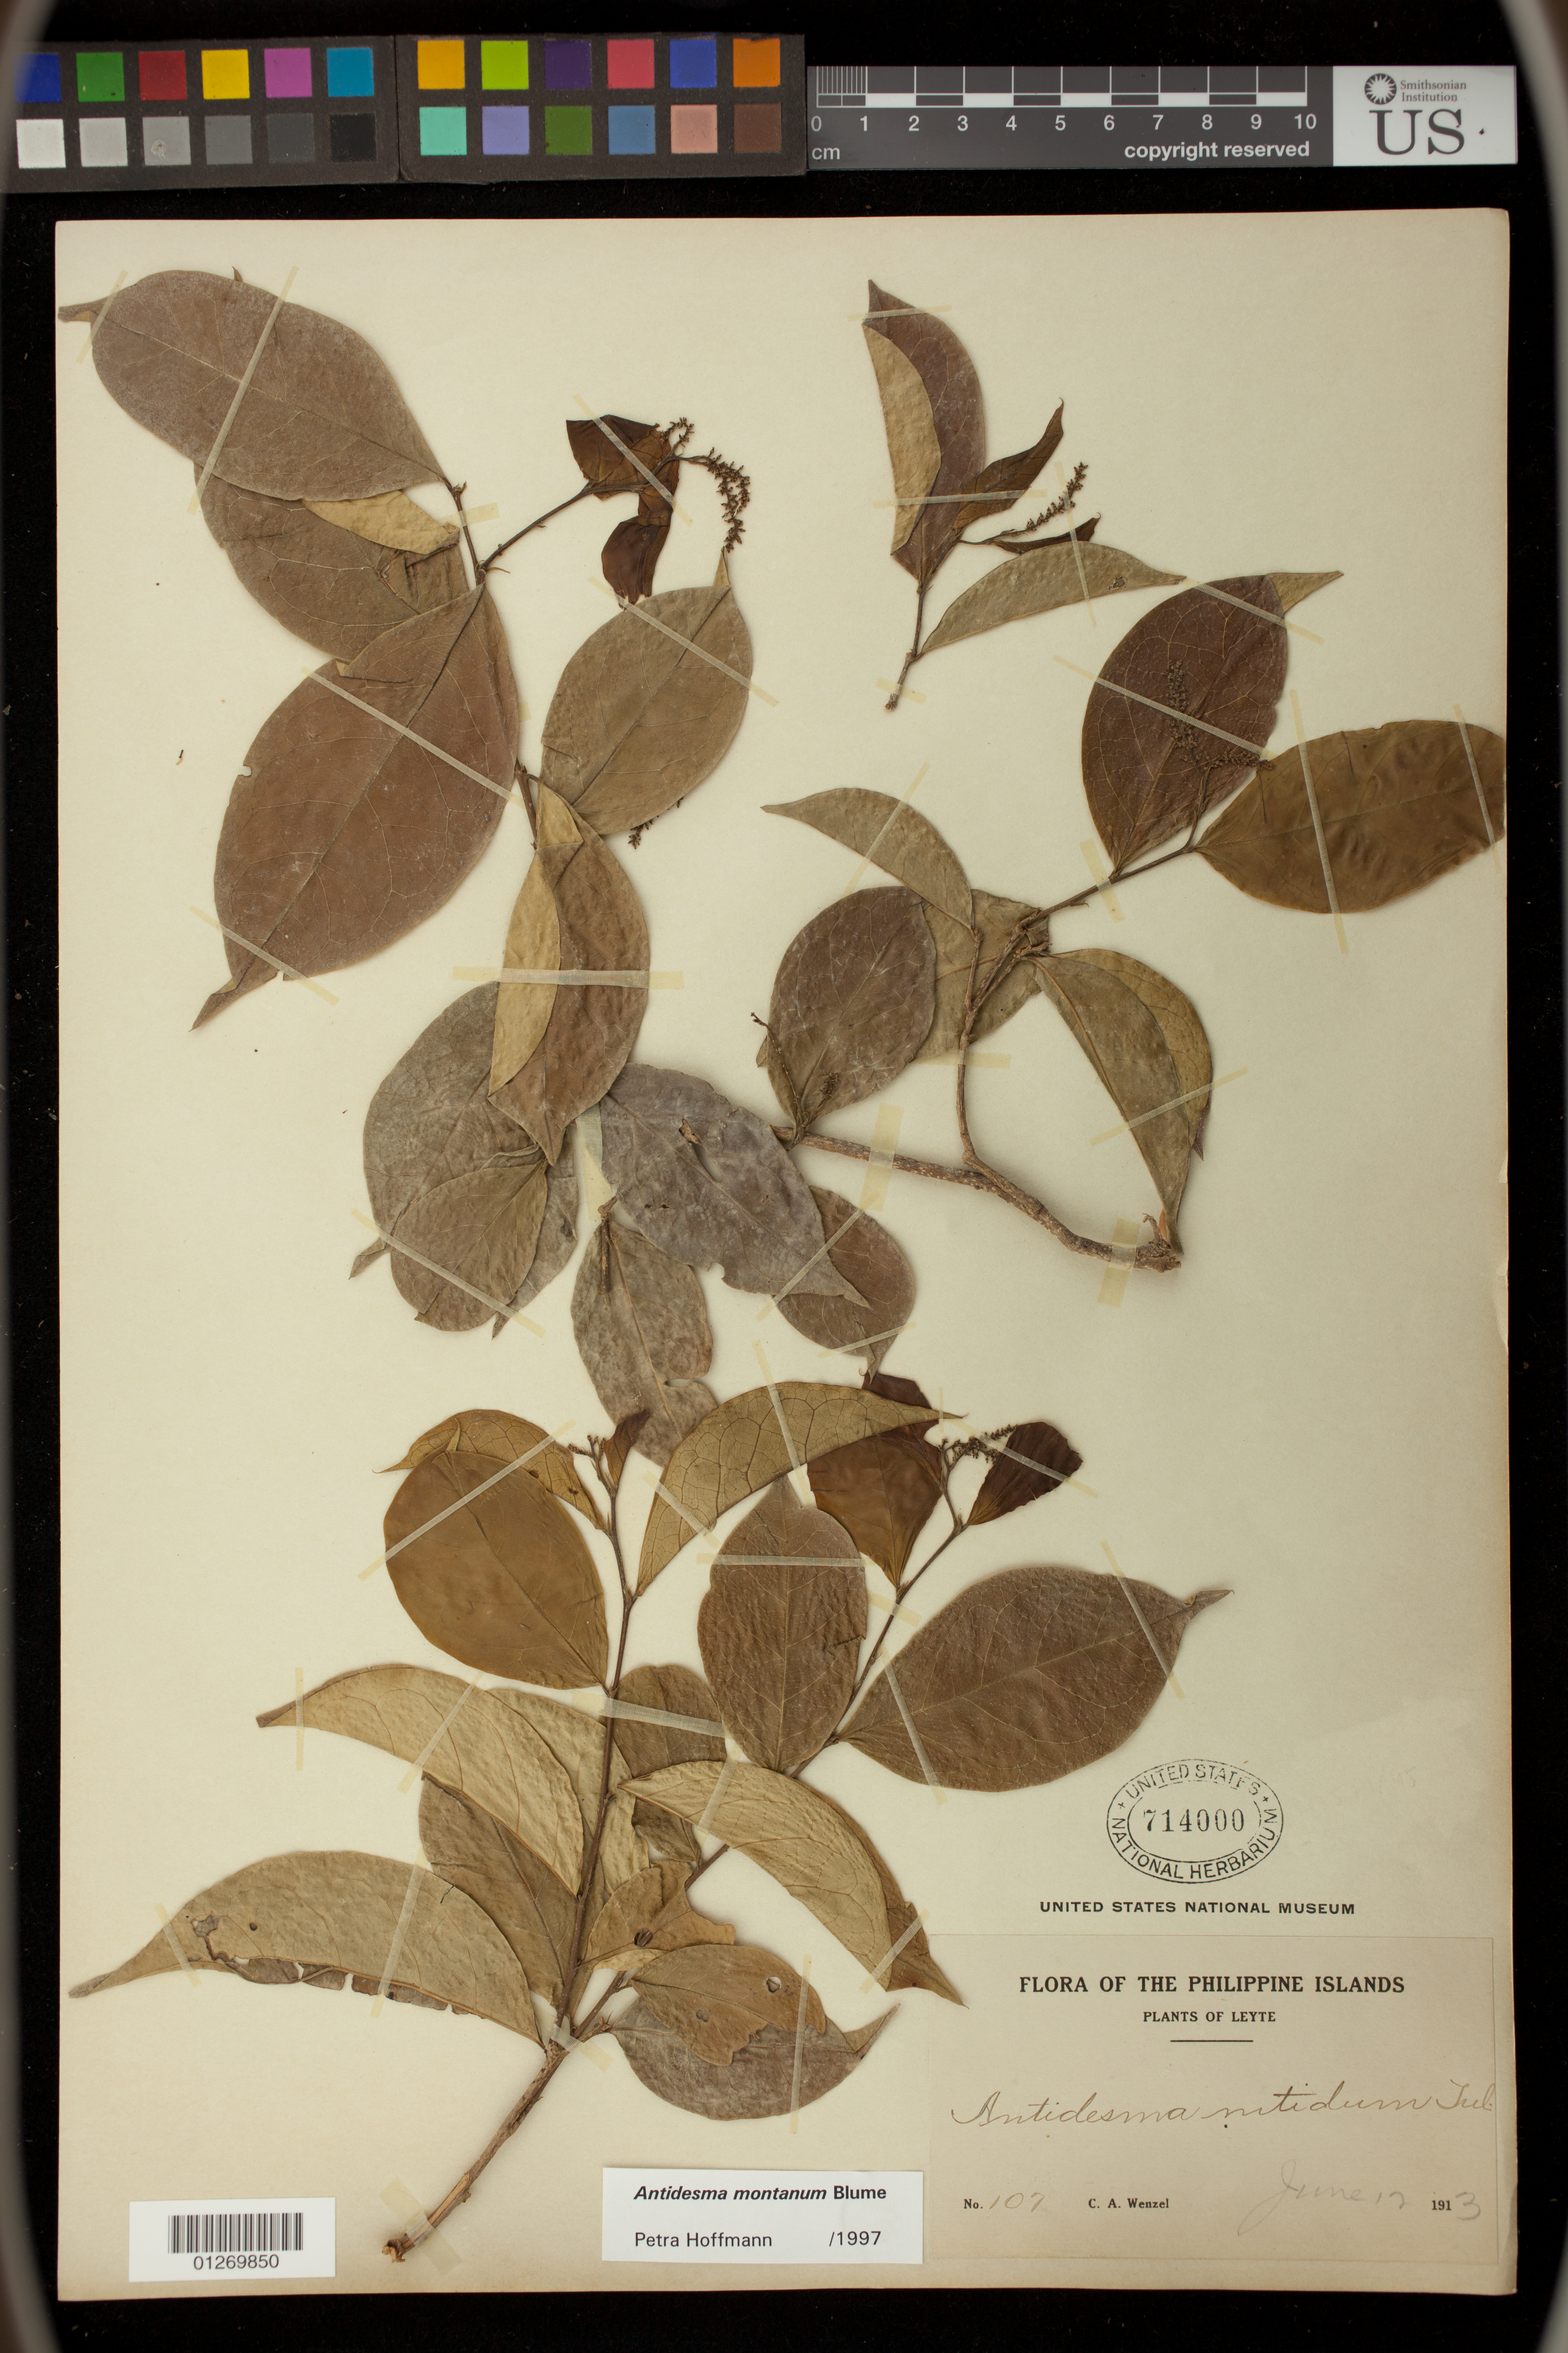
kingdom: Plantae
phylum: Tracheophyta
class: Magnoliopsida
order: Malpighiales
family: Phyllanthaceae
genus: Antidesma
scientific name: Antidesma montanum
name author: Blume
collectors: C. Wenzel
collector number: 107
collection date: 1913-06-12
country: Philippines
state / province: Eastern Visayas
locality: Leyte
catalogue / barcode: US 714000